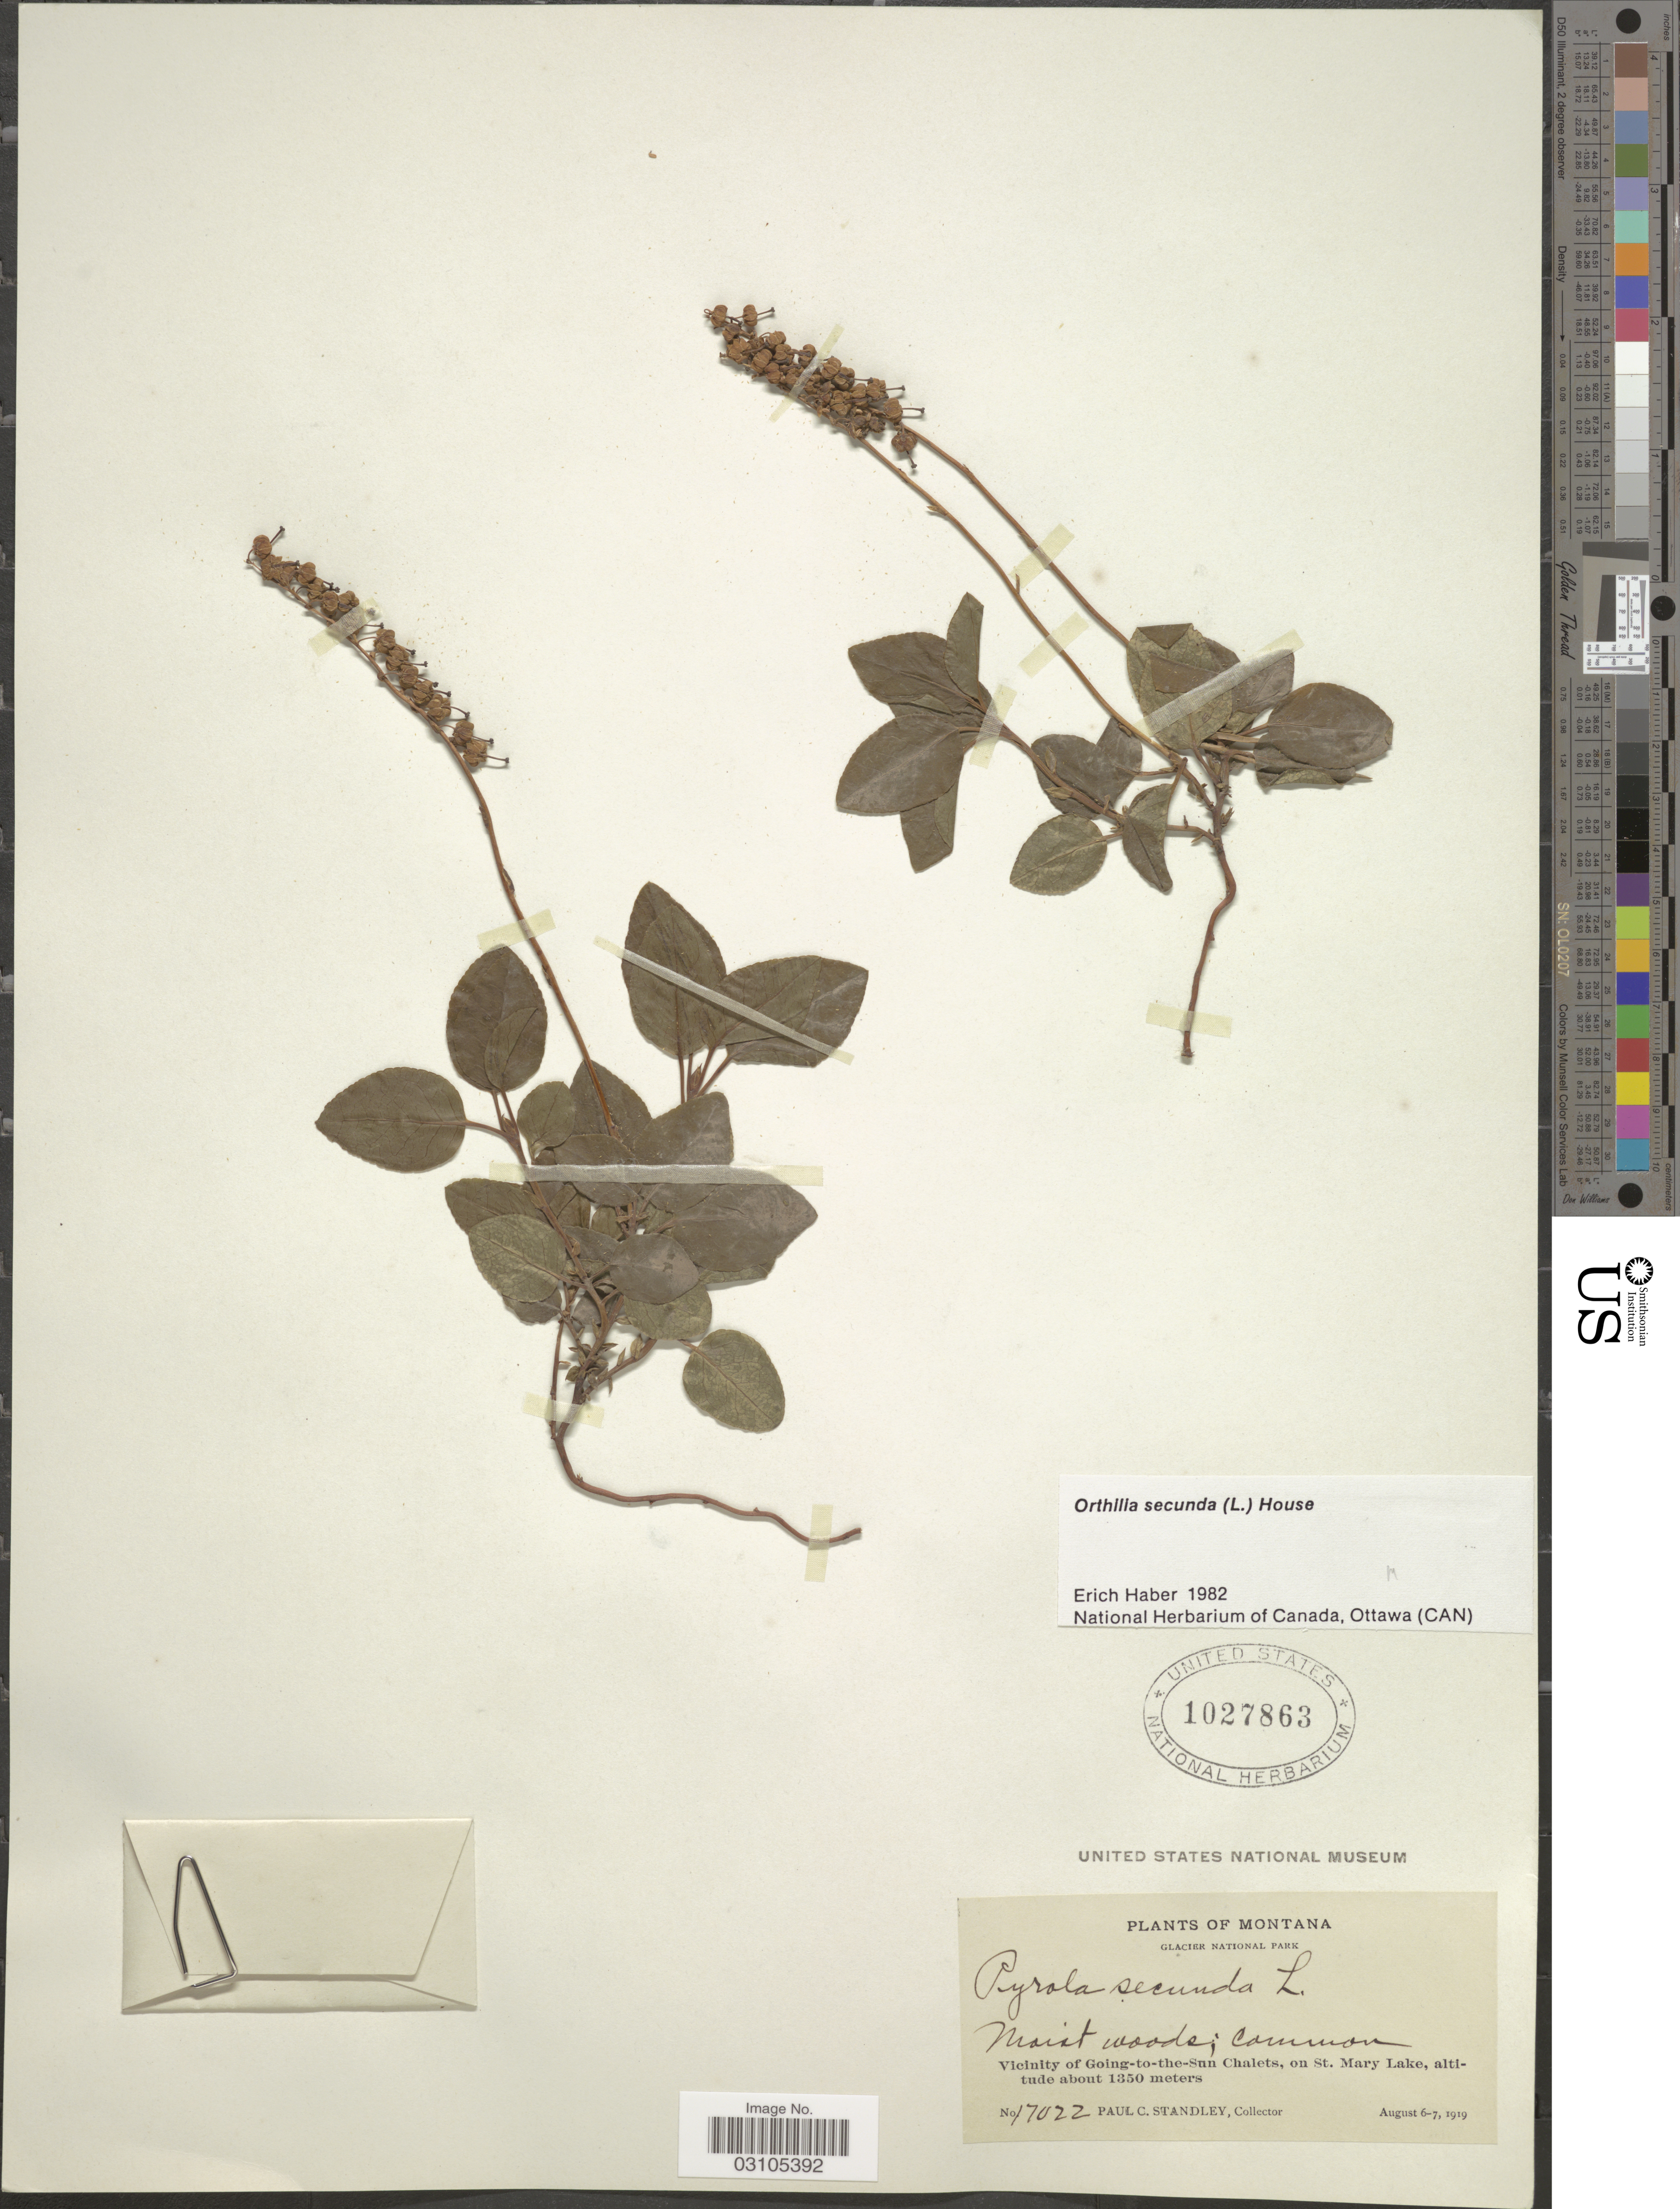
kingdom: Plantae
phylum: Tracheophyta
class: Magnoliopsida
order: Ericales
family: Ericaceae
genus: Orthilia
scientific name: Orthilia secunda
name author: (L.) House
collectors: P. C. Standley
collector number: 17022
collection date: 1919-08-06/1919-08-07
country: United States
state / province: Montana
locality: Glacier National Park. Vicinity of Going-to-the-Sun Chalets, on St. Mary Lake.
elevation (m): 1350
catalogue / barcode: US 1027863